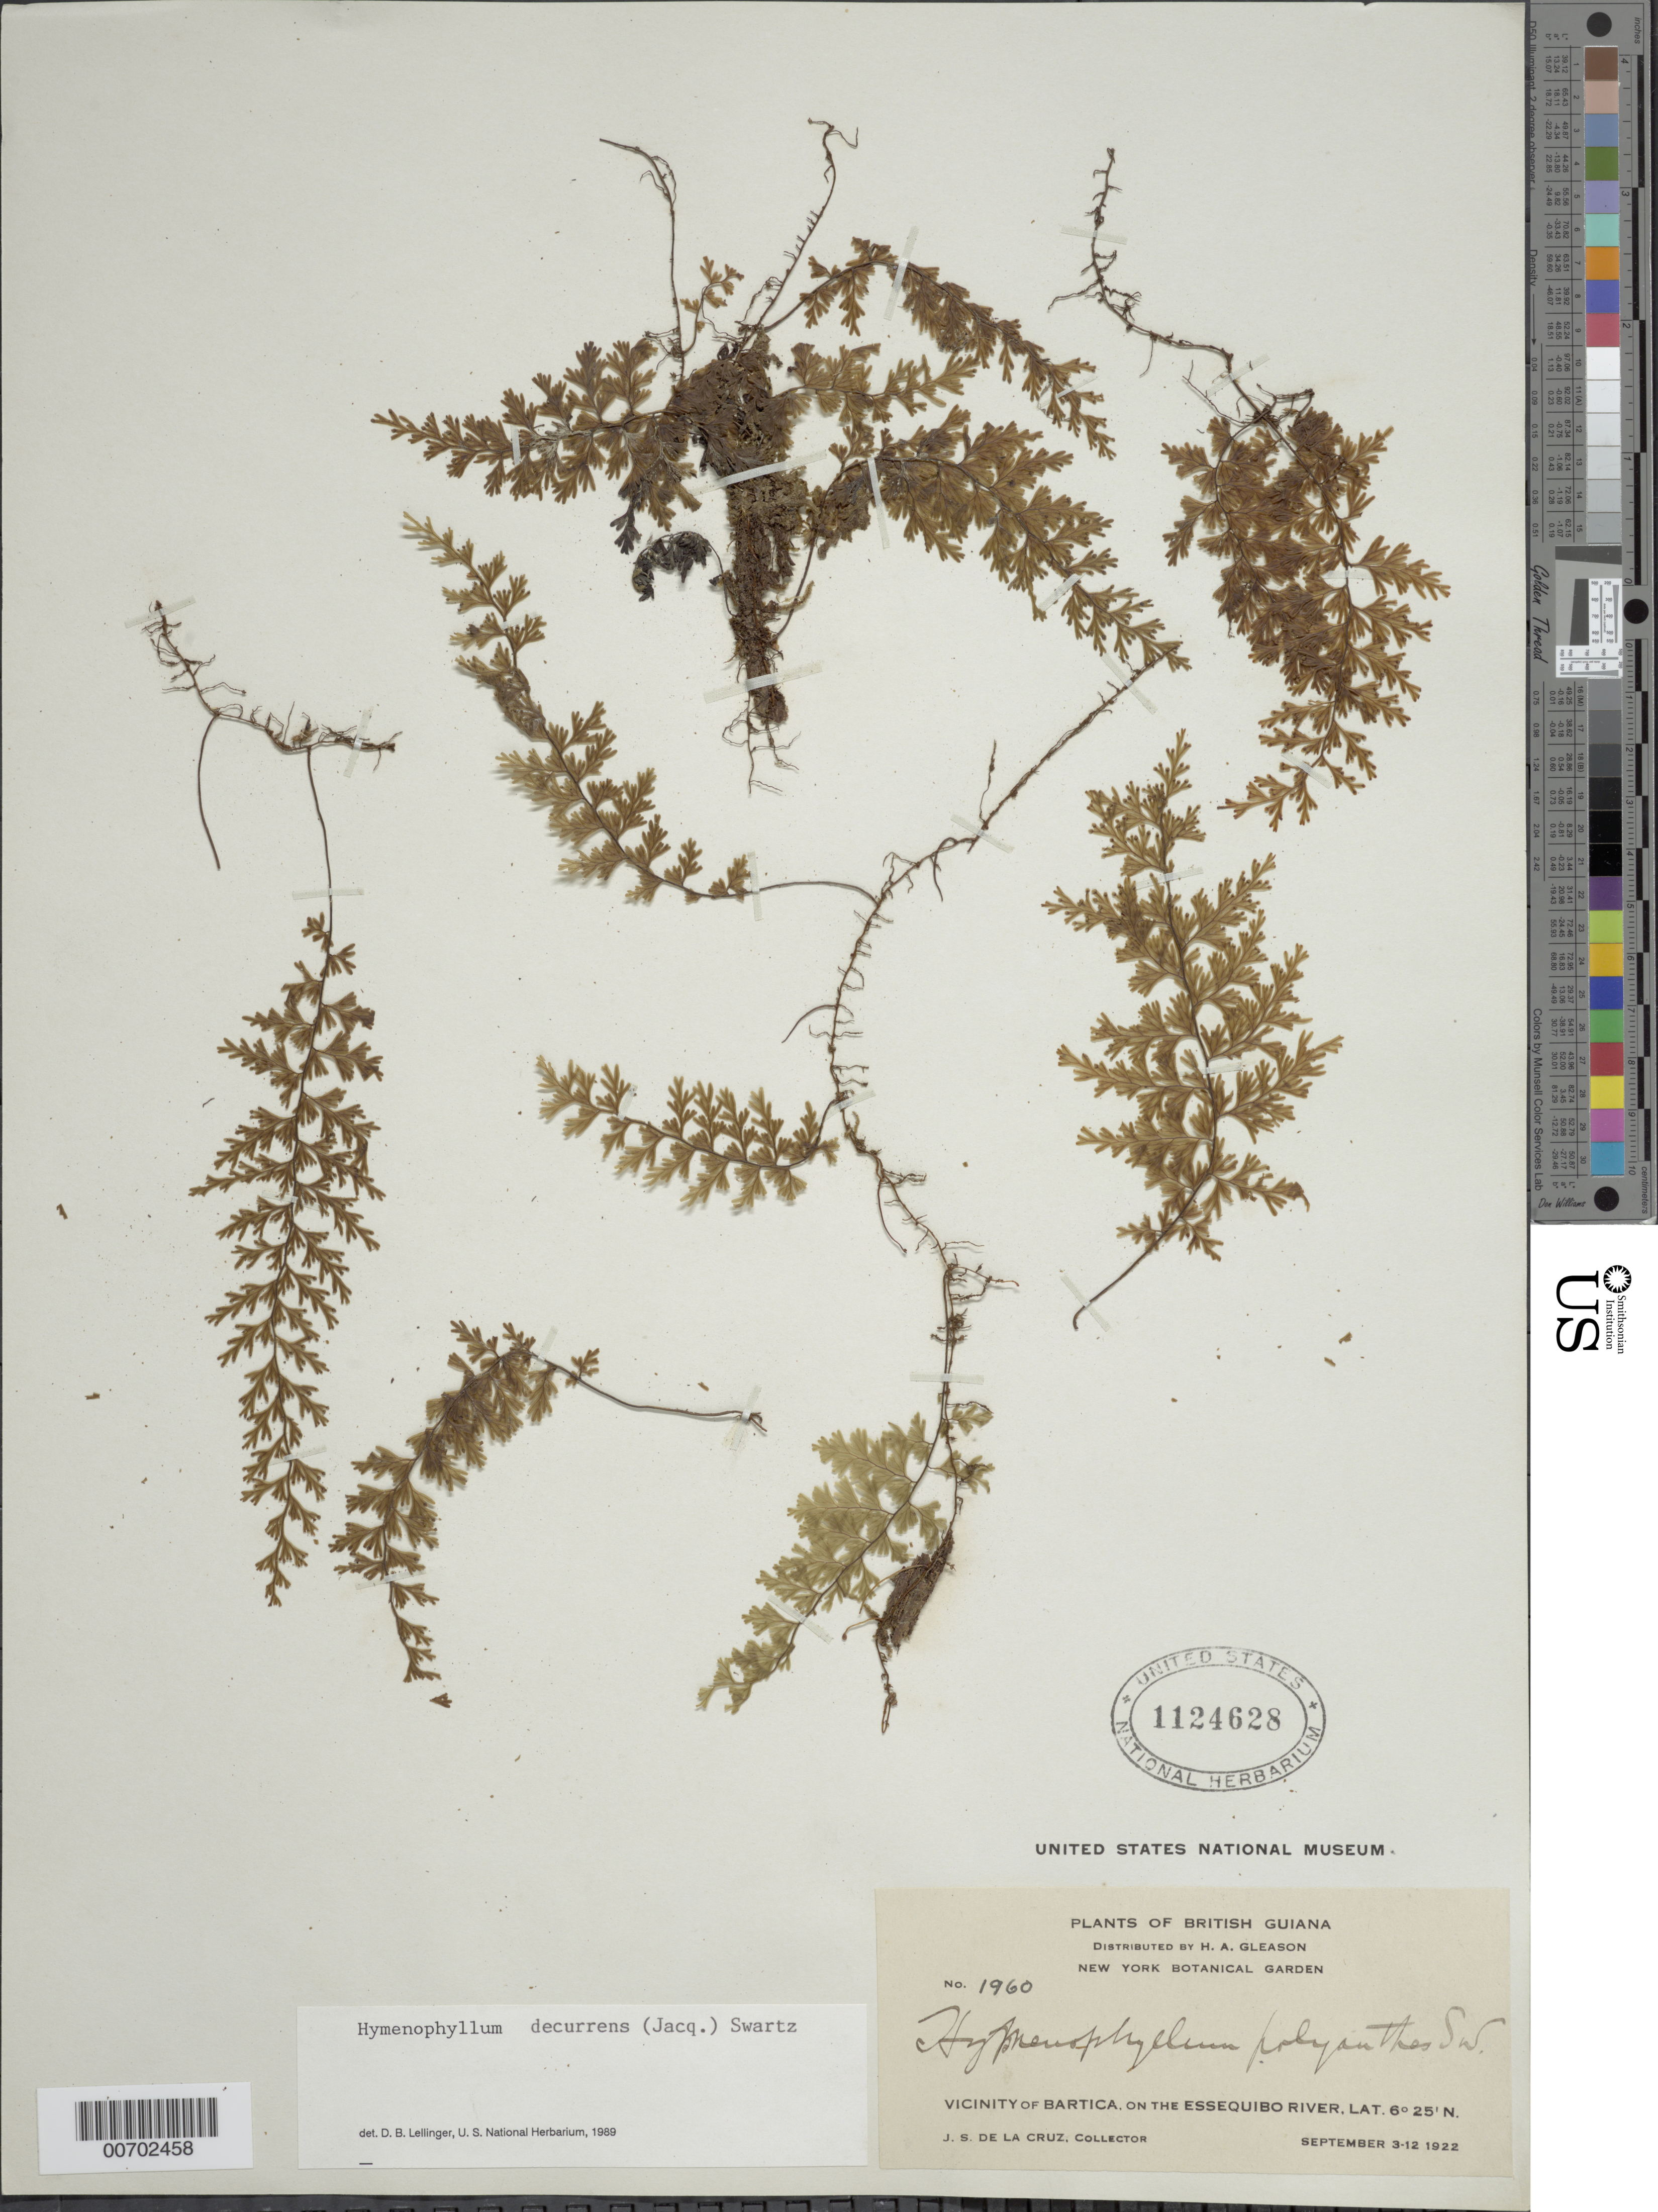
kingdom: Plantae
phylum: Tracheophyta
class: Polypodiopsida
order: Hymenophyllales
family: Hymenophyllaceae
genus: Hymenophyllum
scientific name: Hymenophyllum decurrens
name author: (Jacq.) Sw.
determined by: Lellinger, David B., (BOT), Smithsonian Institution - National Museum of Natural History (UNITED STATES)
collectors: J. S. de la Cruz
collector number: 1960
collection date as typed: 3-Sep-22 to 12-Sep-22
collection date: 1922-09-03/1922-09-12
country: Guyana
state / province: Cuyuni-Mazaruni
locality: Bartica, vic., on the Essequibo River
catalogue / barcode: US 1124628